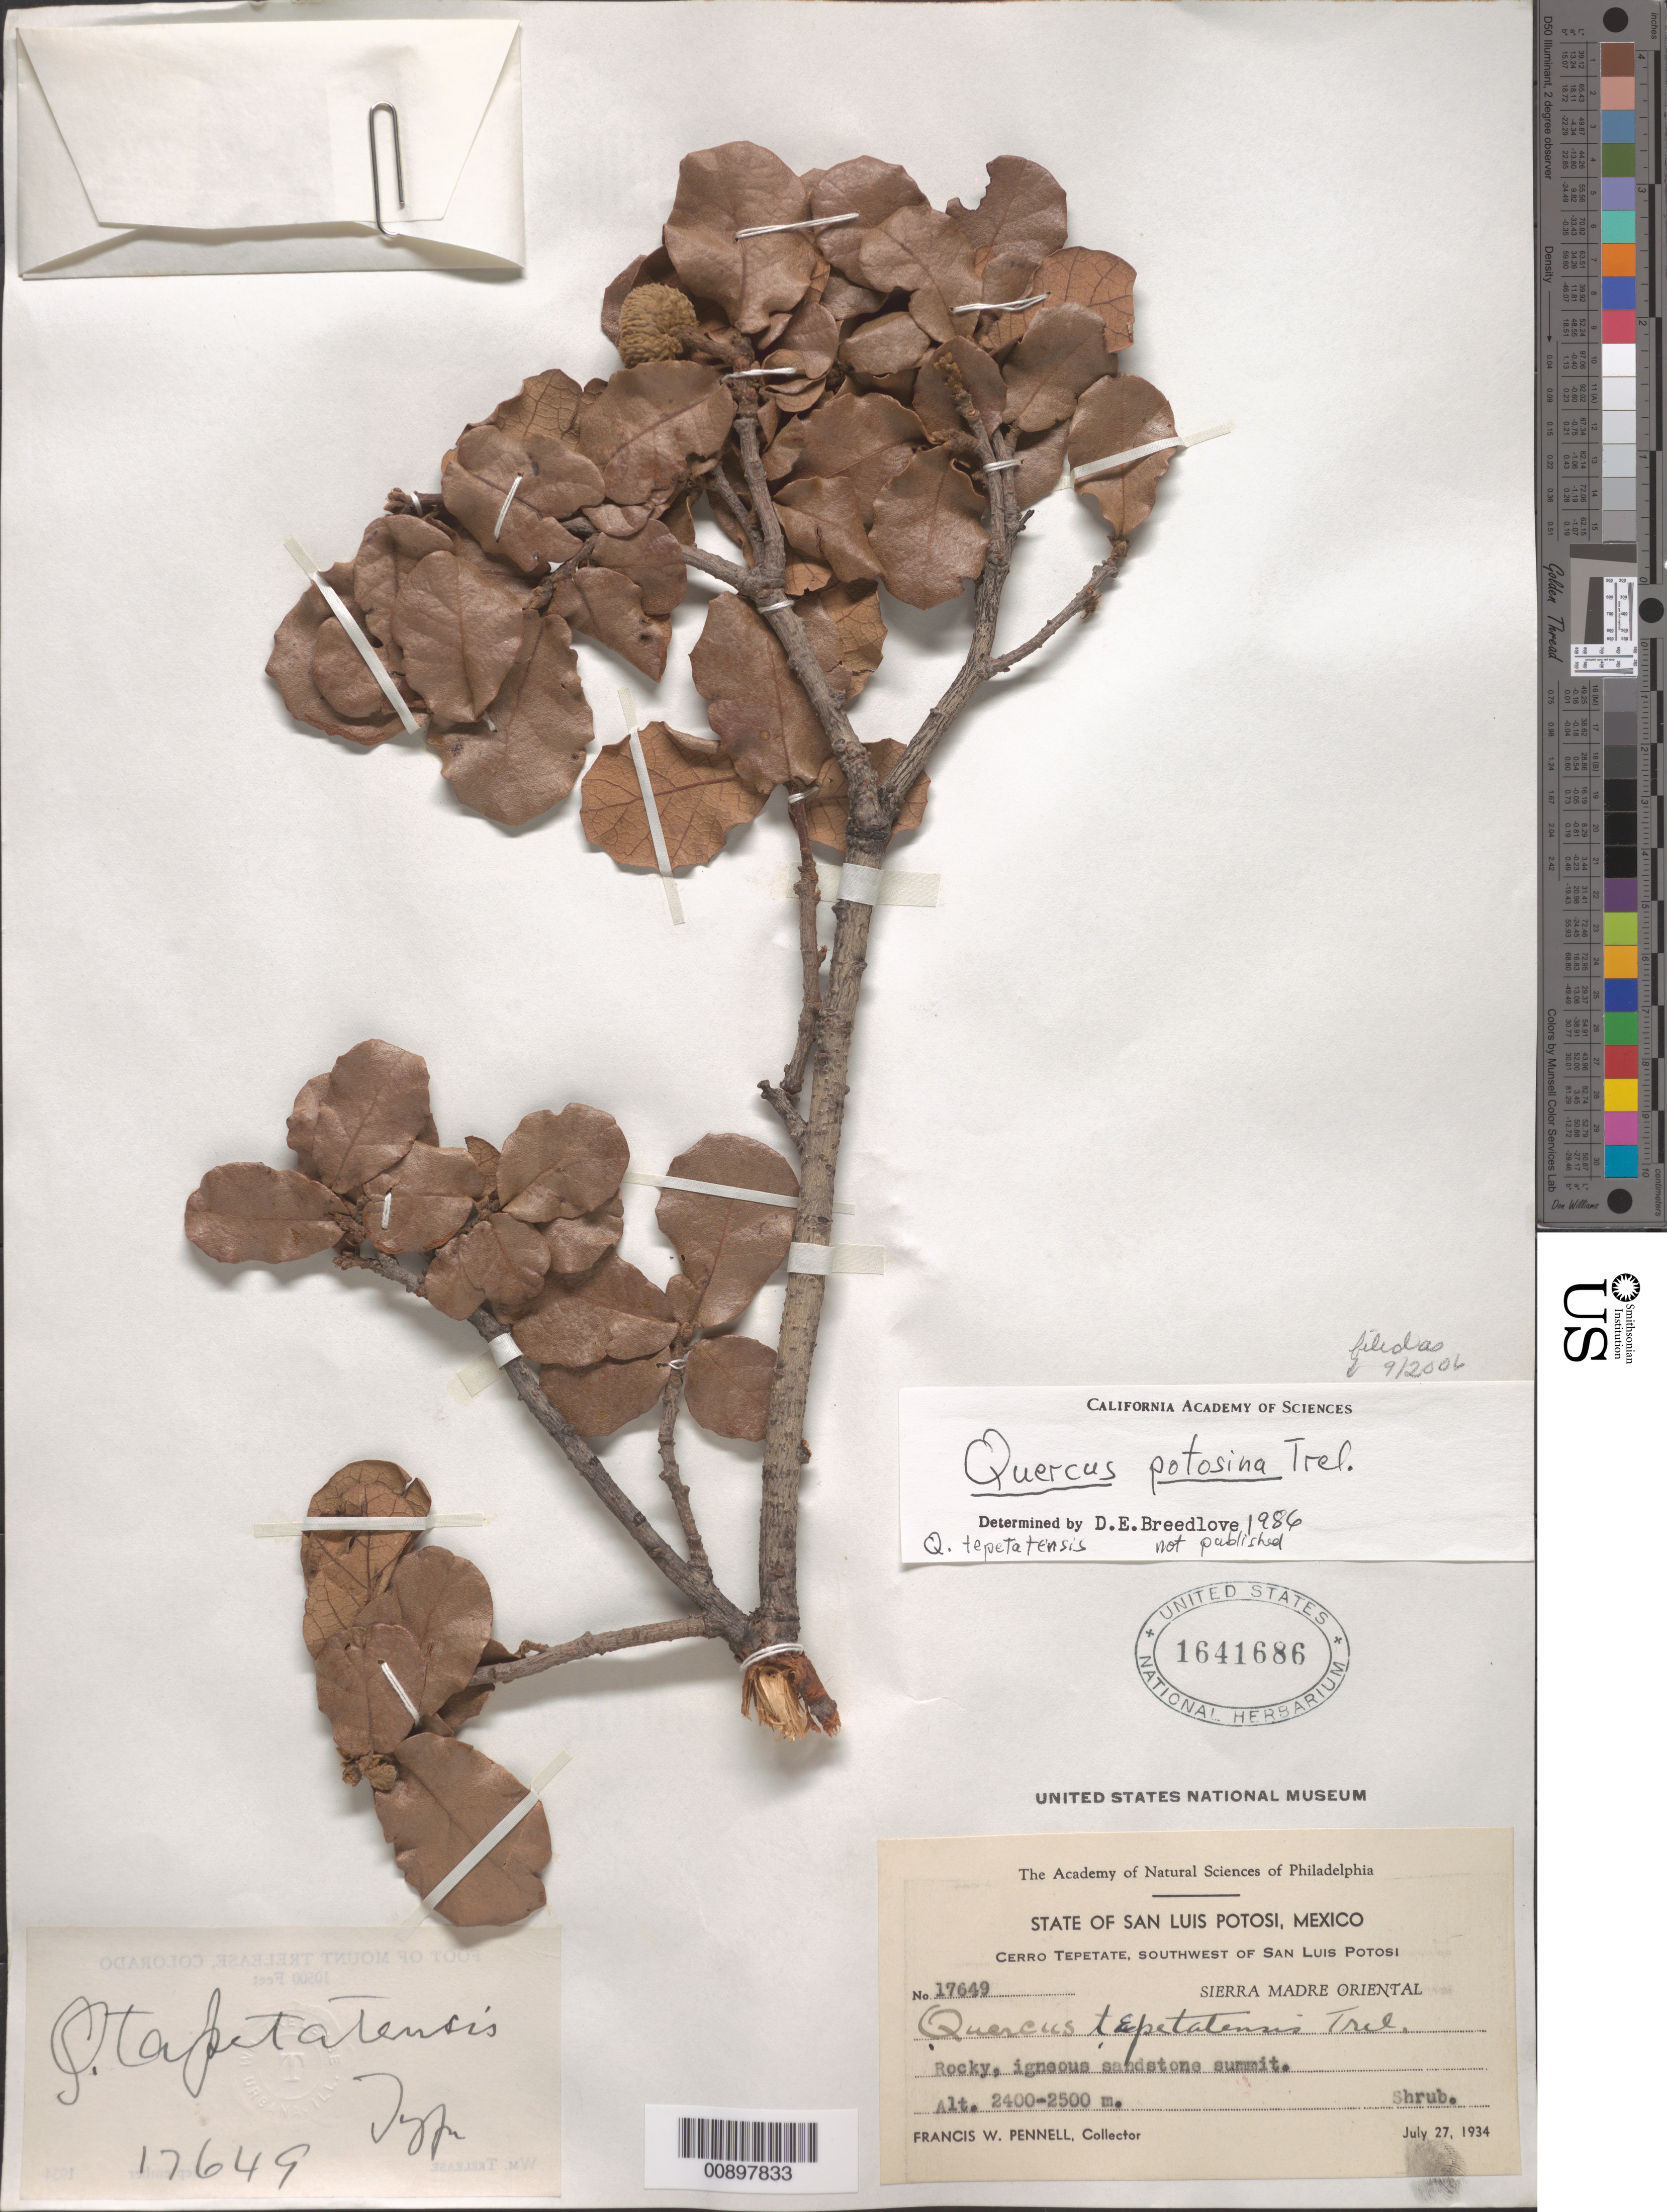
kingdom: Plantae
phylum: Tracheophyta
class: Magnoliopsida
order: Fagales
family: Fagaceae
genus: Quercus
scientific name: Quercus potosina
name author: Trel.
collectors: F. W. Pennell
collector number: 17649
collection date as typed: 27 Jul 1934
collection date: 1934-07-27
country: Mexico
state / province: San Luis Potosí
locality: Cerro Tepetate, southwest of San Luis Potosí. Sierra Madre Oriental.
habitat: Rocky, igneous sandstone summit.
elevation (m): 2500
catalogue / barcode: US 1641686